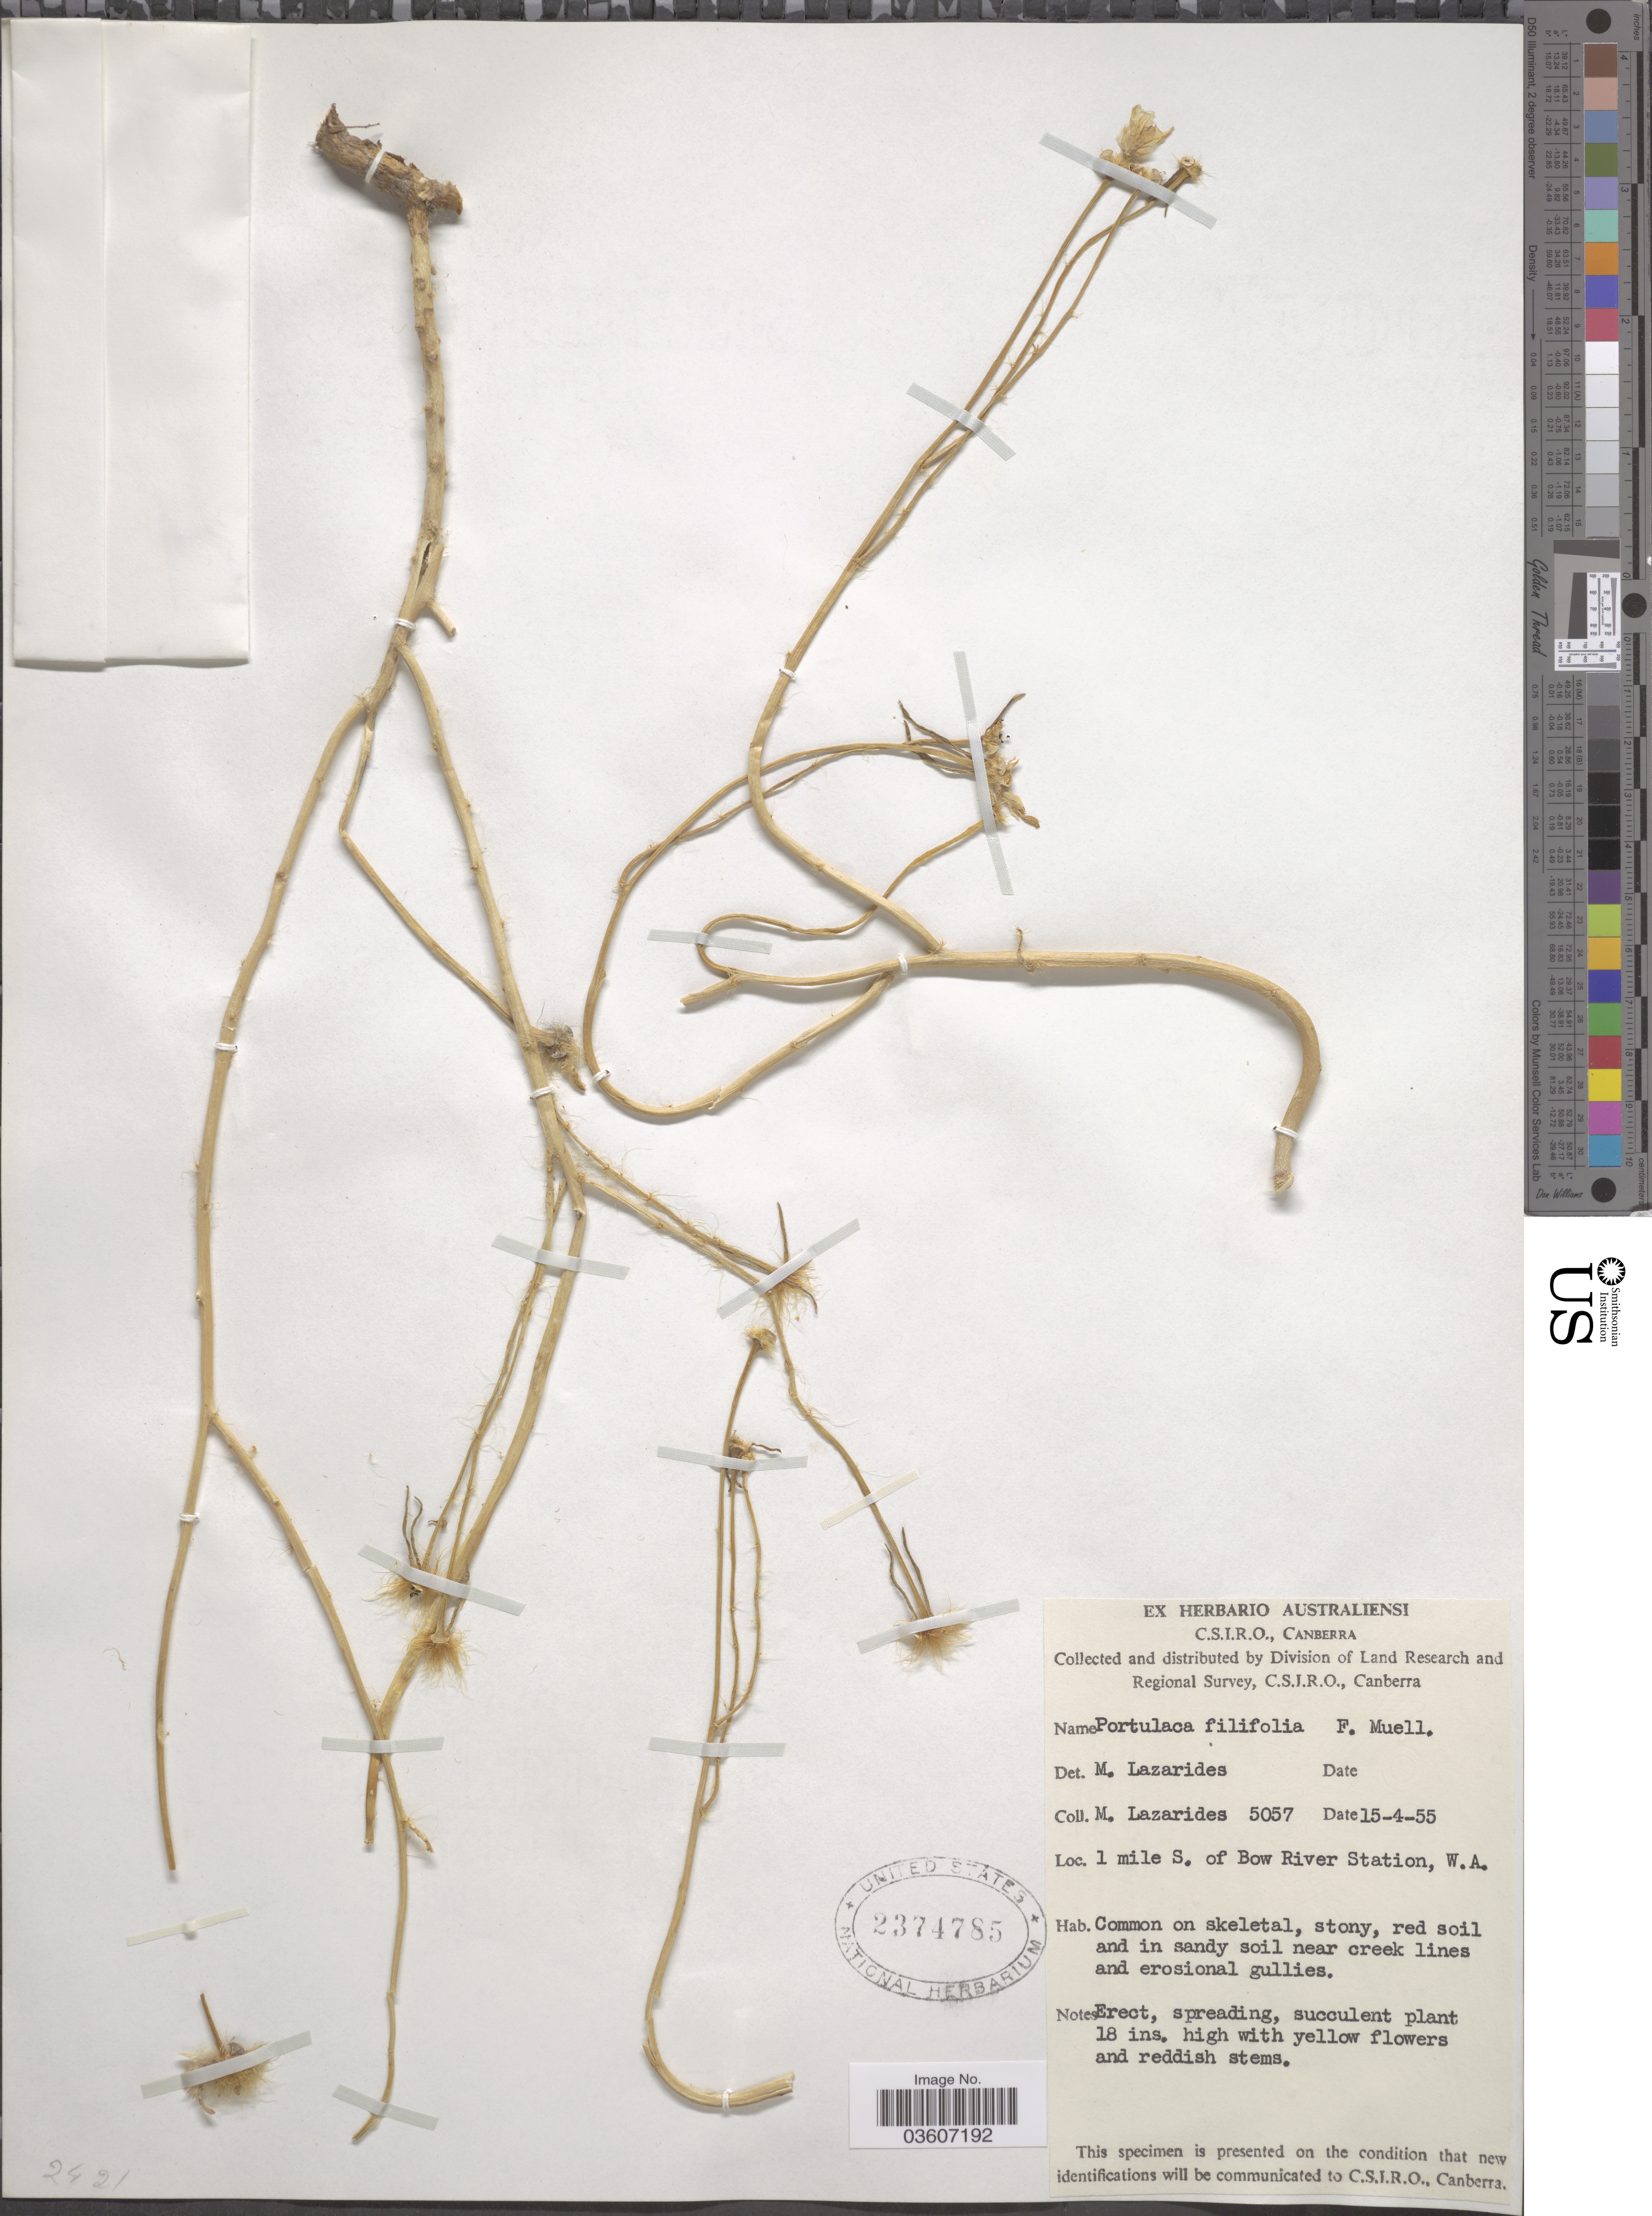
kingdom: Plantae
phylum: Tracheophyta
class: Magnoliopsida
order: Caryophyllales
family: Portulacaceae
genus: Portulaca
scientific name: Portulaca filifolia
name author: F. Muell.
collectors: M. Lazarides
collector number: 5057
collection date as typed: Transcribed d/m/y: 15/4/55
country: Australia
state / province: Western Australia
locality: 1 mile S. of Bow River Station.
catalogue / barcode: US 2374785